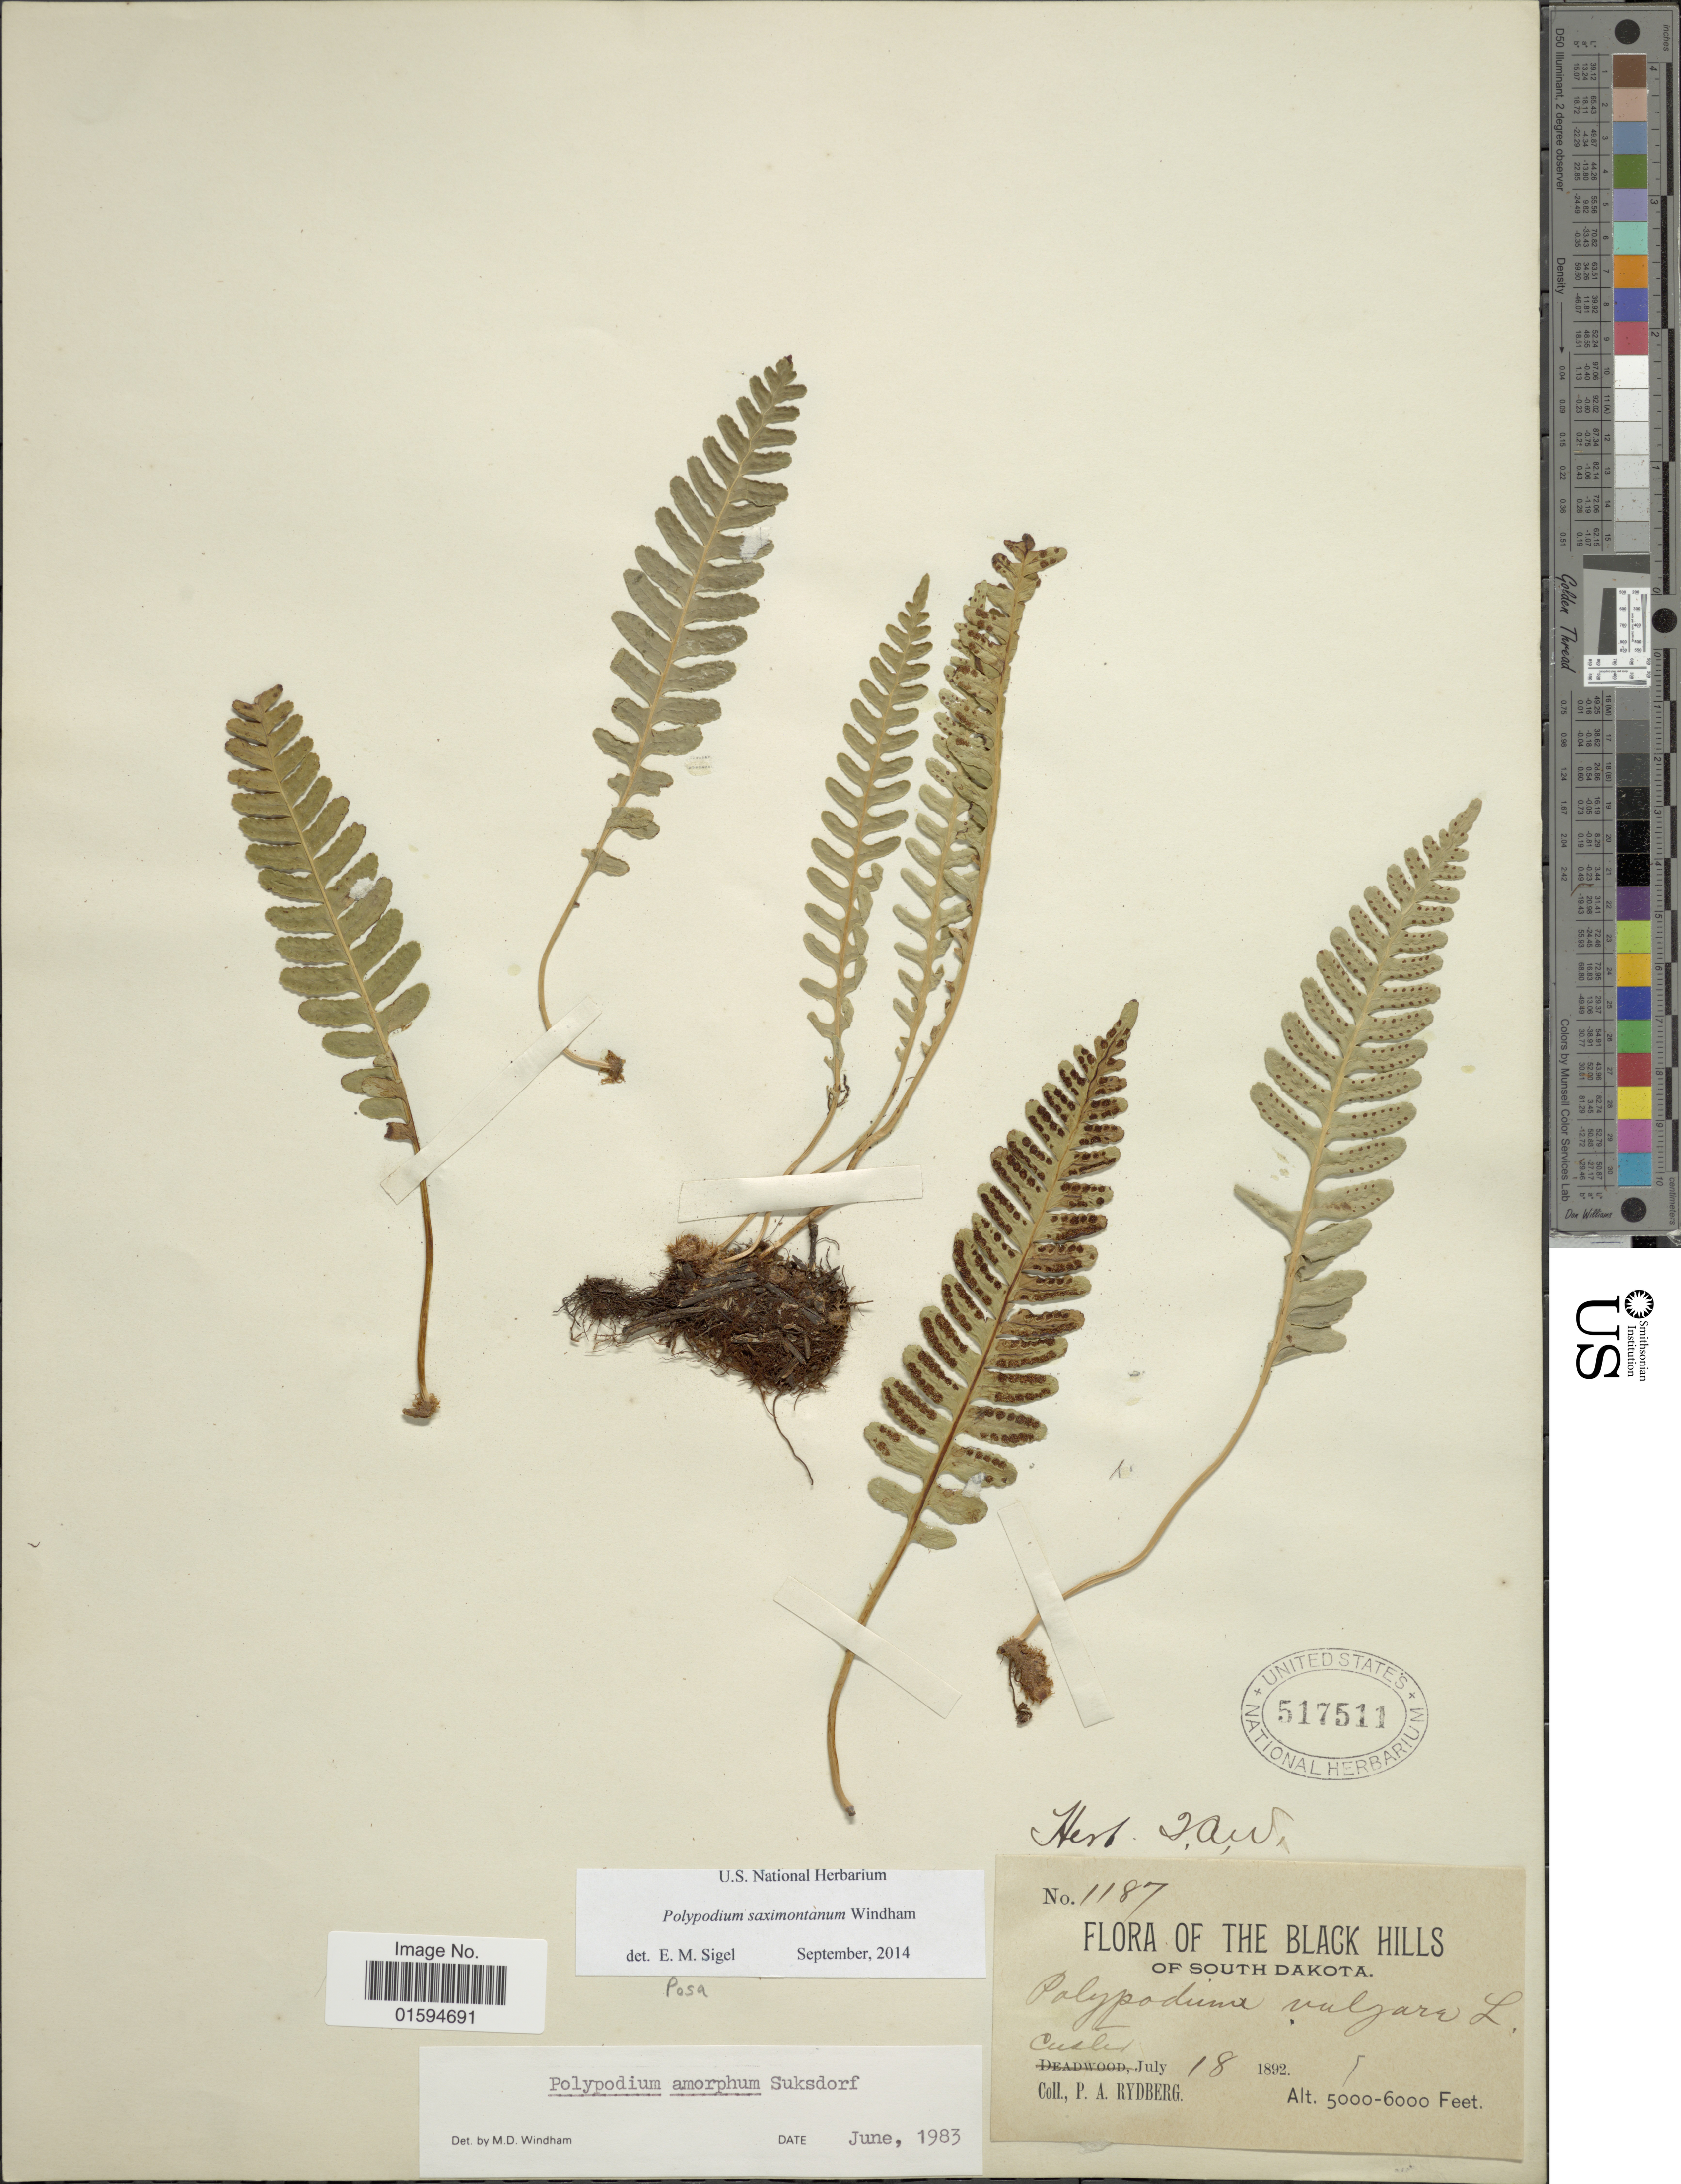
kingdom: Plantae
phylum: Tracheophyta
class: Polypodiopsida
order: Polypodiales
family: Polypodiaceae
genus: Polypodium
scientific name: Polypodium saximontanum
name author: Windham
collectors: P. A. Rydberg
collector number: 1187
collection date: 1892-07-18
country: United States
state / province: South Dakota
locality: The Black Hills of South Dakota, Custer.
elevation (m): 1524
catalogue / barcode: US 517511